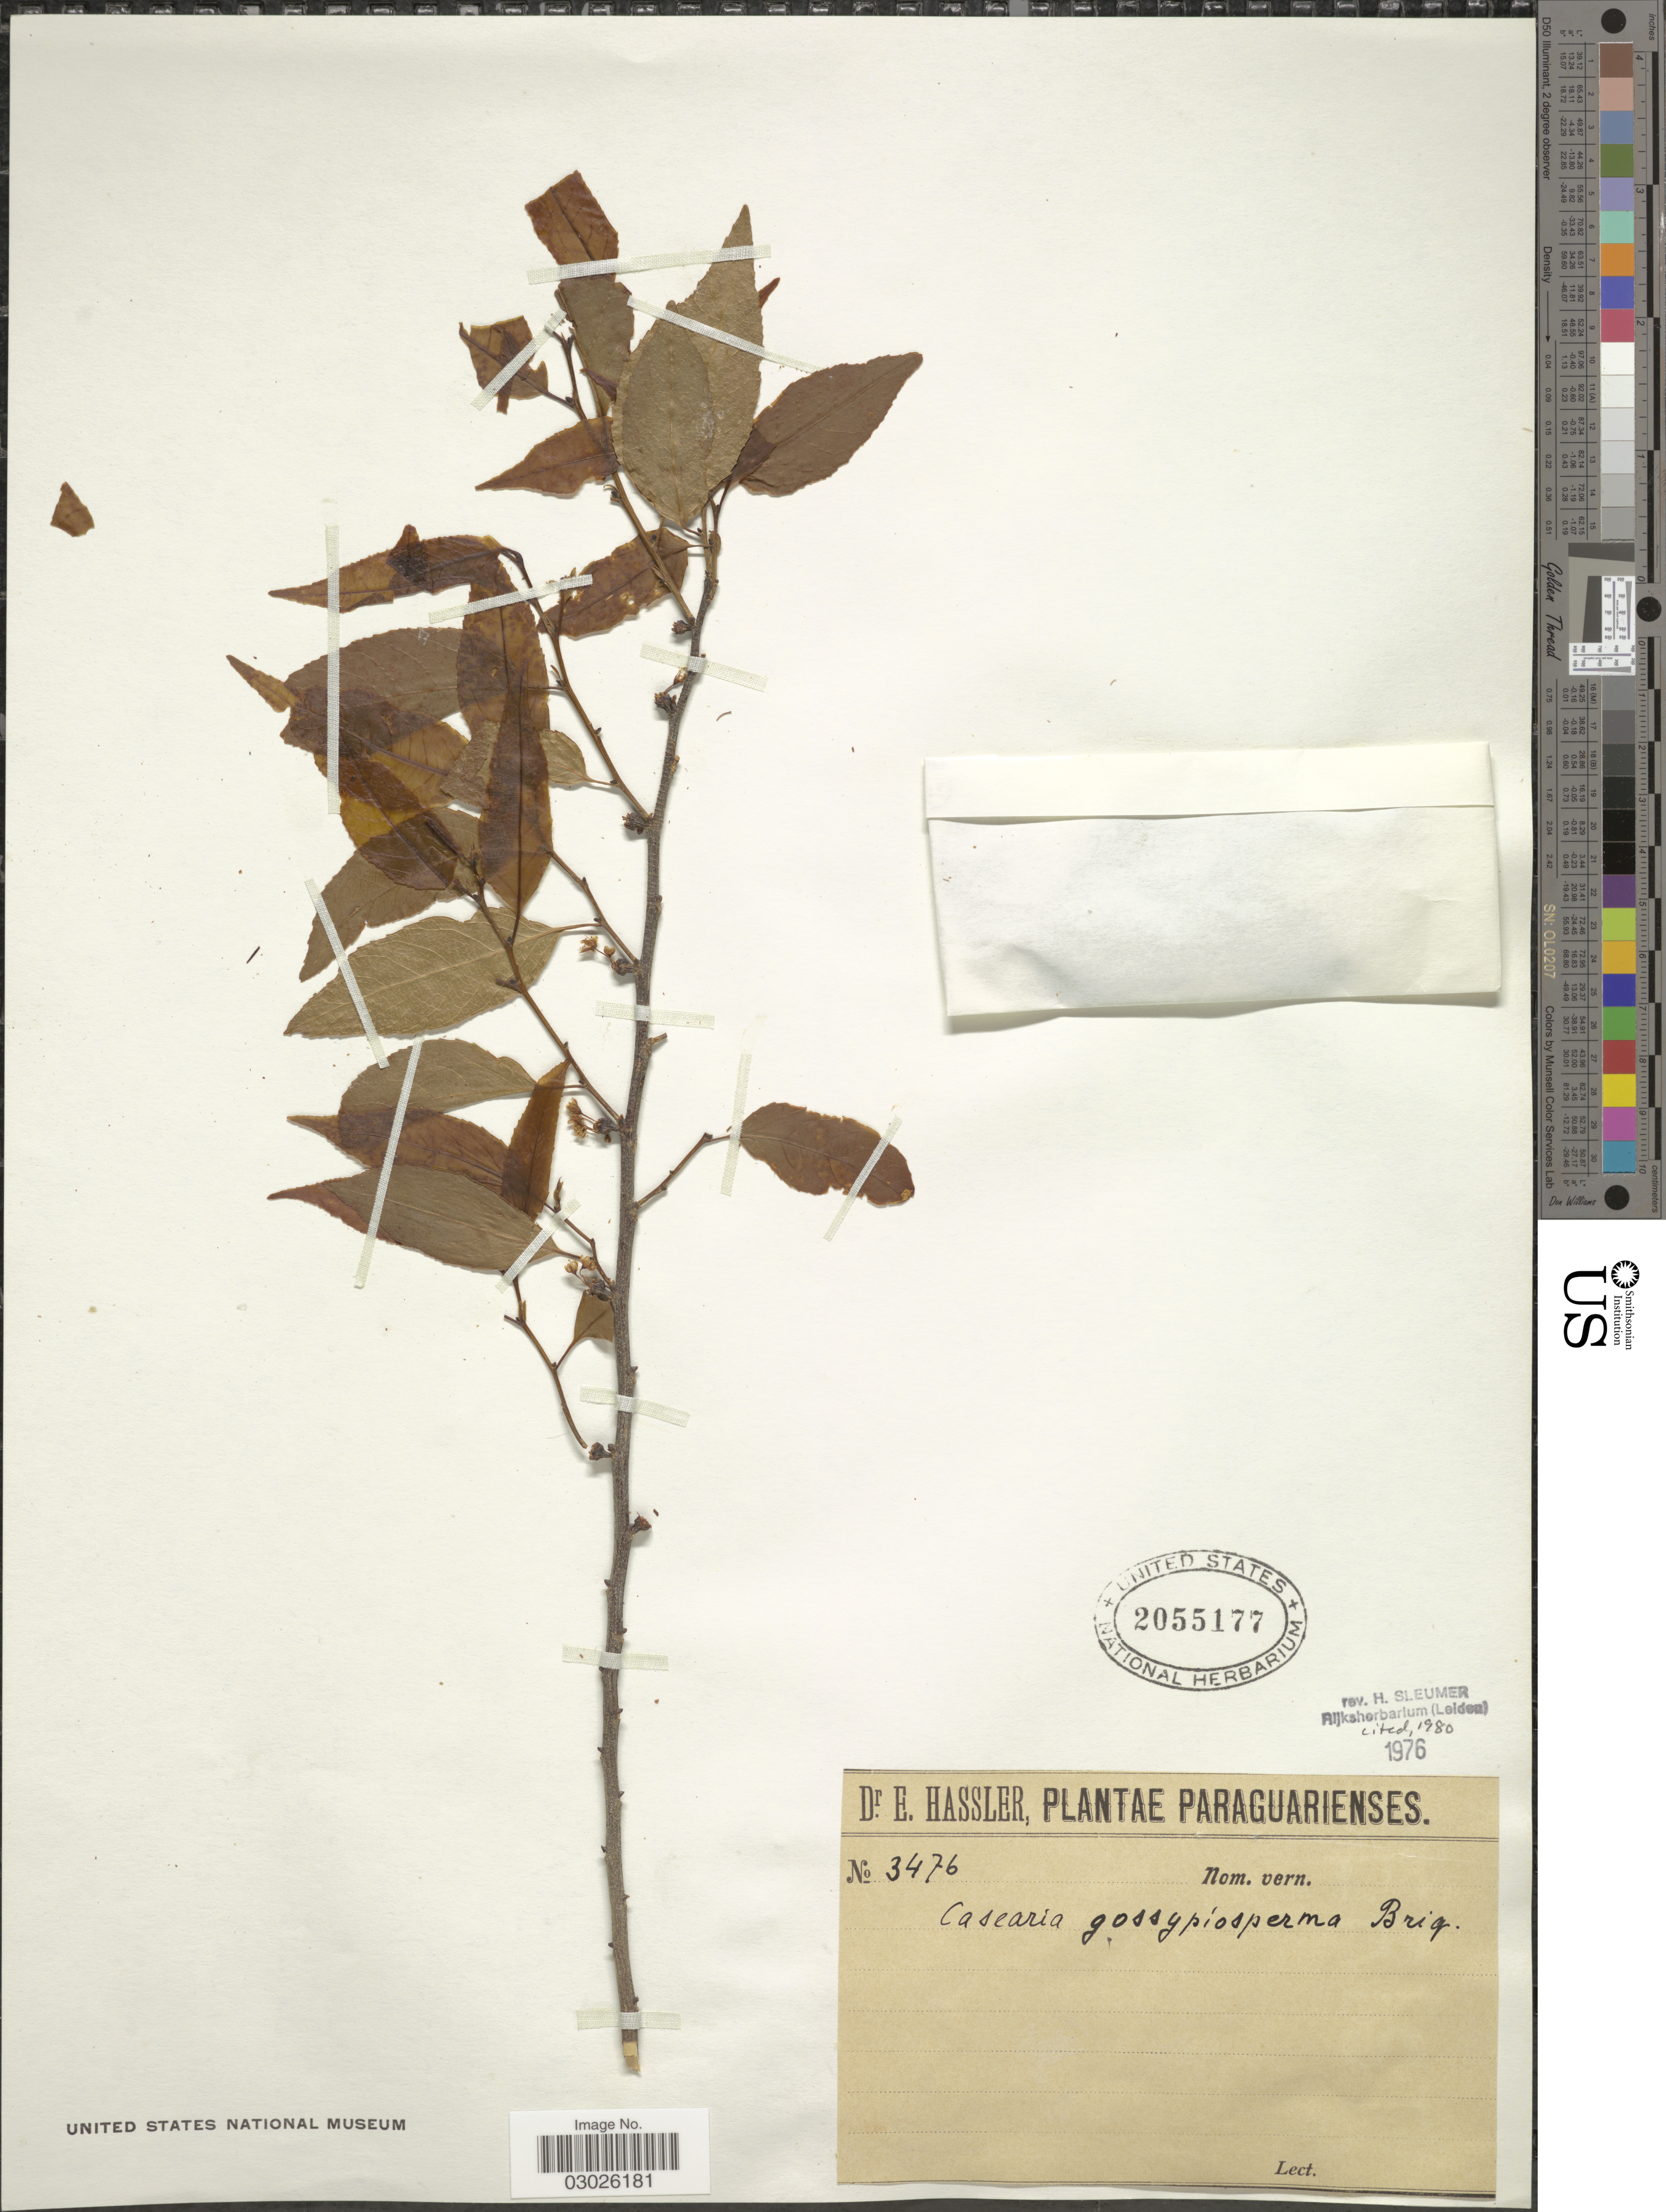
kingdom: Plantae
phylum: Tracheophyta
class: Magnoliopsida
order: Malpighiales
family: Salicaceae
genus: Casearia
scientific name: Casearia gossypiosperma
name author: Briq.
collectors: E. Hassler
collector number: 3476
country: Paraguay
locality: Paraguarienses.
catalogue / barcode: US 2055177